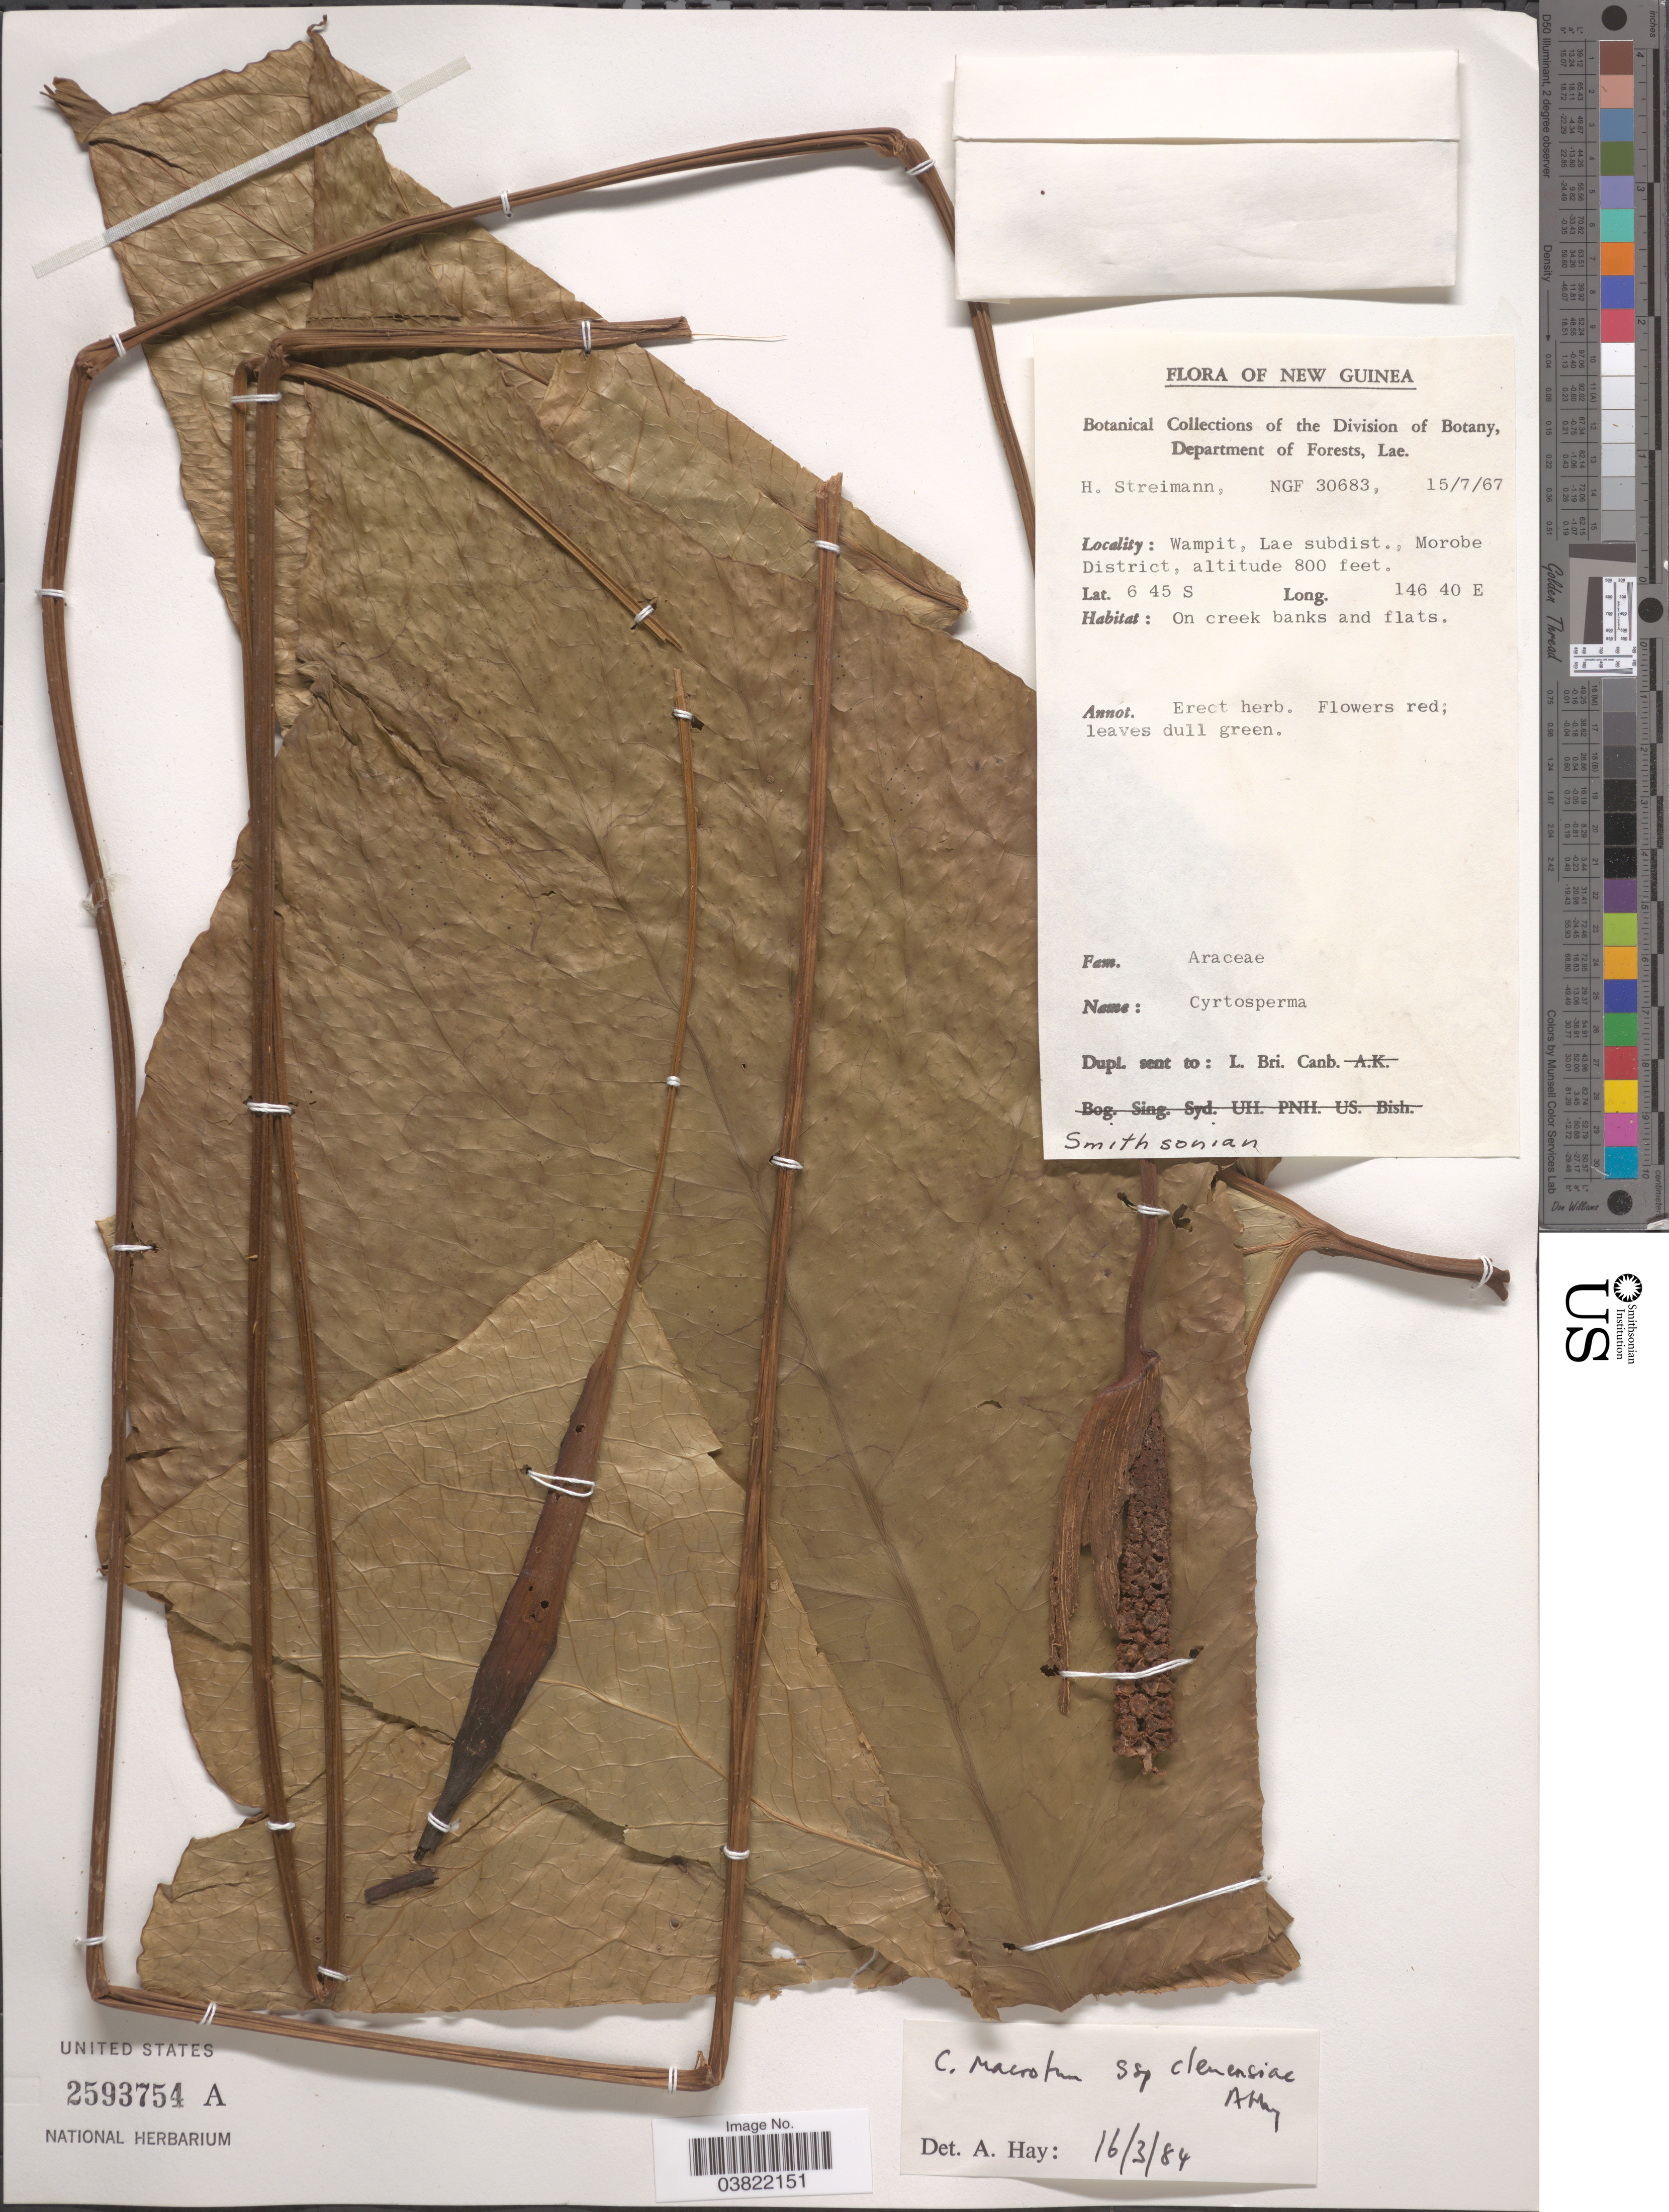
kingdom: Plantae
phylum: Tracheophyta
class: Liliopsida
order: Alismatales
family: Araceae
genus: Cyrtosperma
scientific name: Cyrtosperma macrotum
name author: Becc. ex Engl.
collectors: H. Streimann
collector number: NGF 30683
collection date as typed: Transcribed d/m/y: 15/7/67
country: Papua New Guinea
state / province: Morobe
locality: New Guinea. Wampit, Lae subdist., Morobe District.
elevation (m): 244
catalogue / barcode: US 2593754A